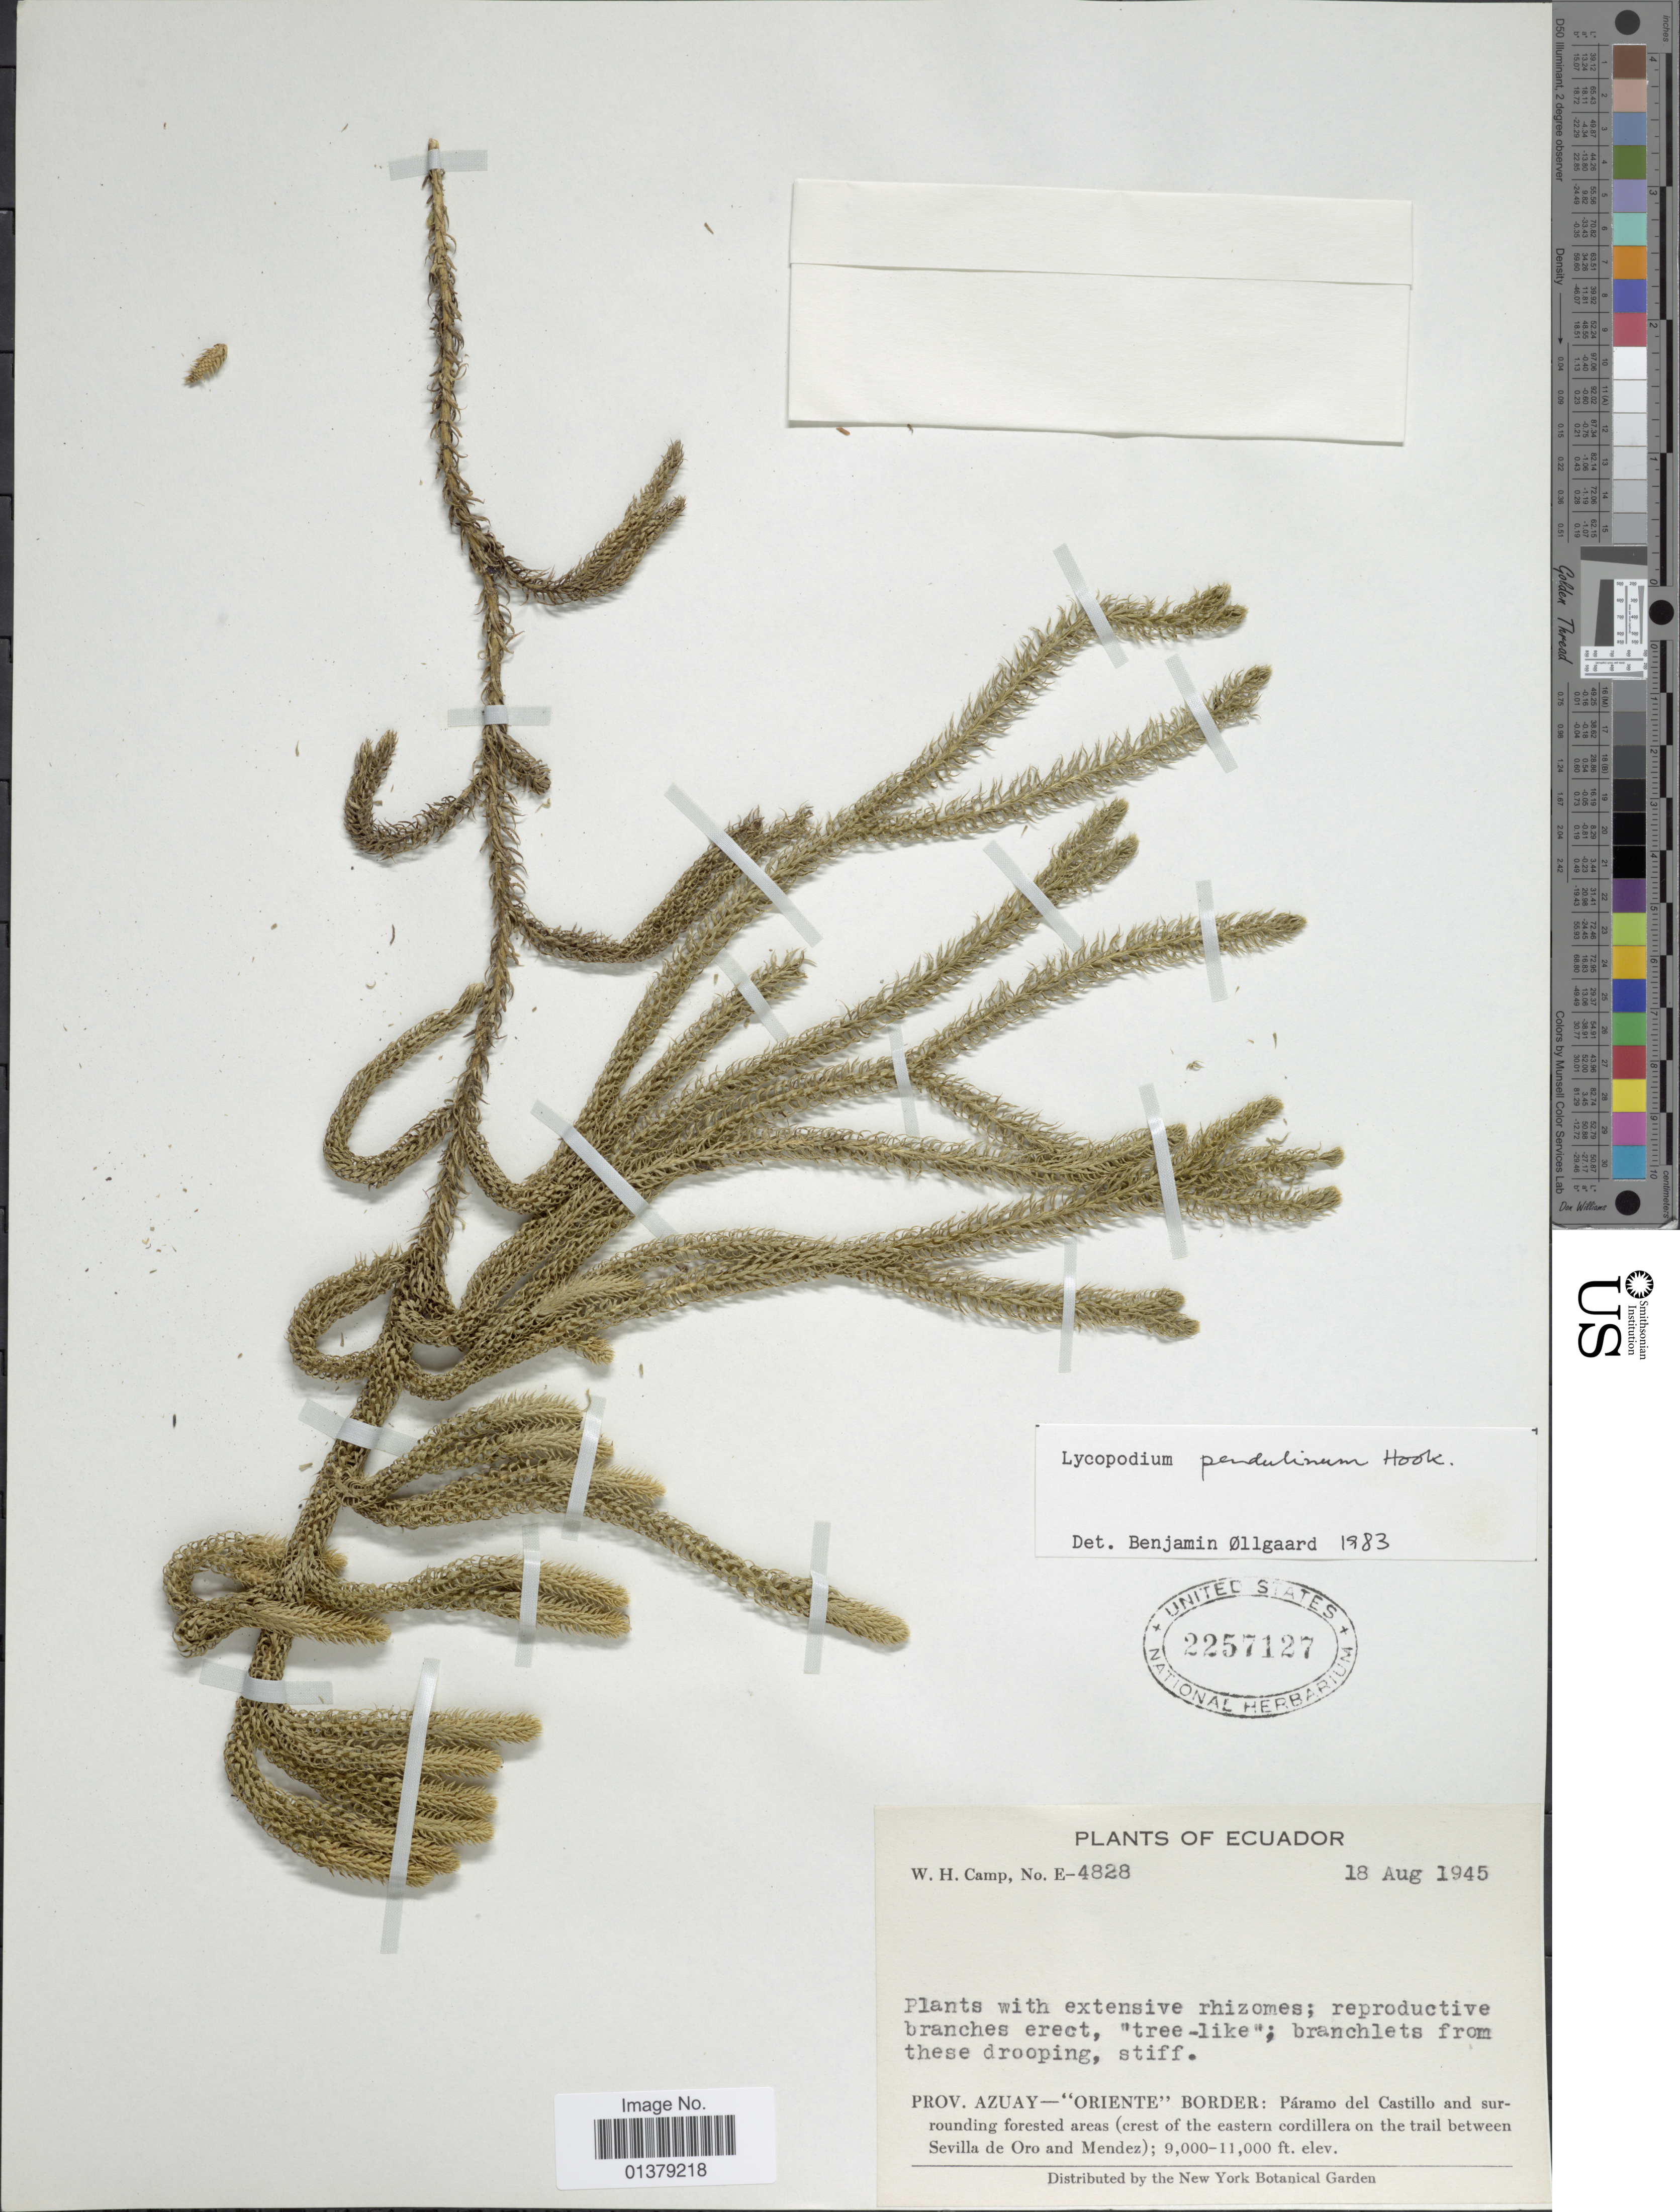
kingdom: Plantae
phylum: Tracheophyta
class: Lycopodiopsida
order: Lycopodiales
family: Lycopodiaceae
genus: Palhinhaea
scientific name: Palhinhaea pendulina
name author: (Hook.) Holub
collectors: W. H. Camp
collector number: E-4828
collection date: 1945-08-18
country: Ecuador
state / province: Azuay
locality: Prov.Azuay-'oiente' border: Páramo del Castillo and surrounding forested areas (crest of the eastern cordillera on the trail between Sevilla de oro and Mendez)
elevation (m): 2743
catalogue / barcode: US 2257127